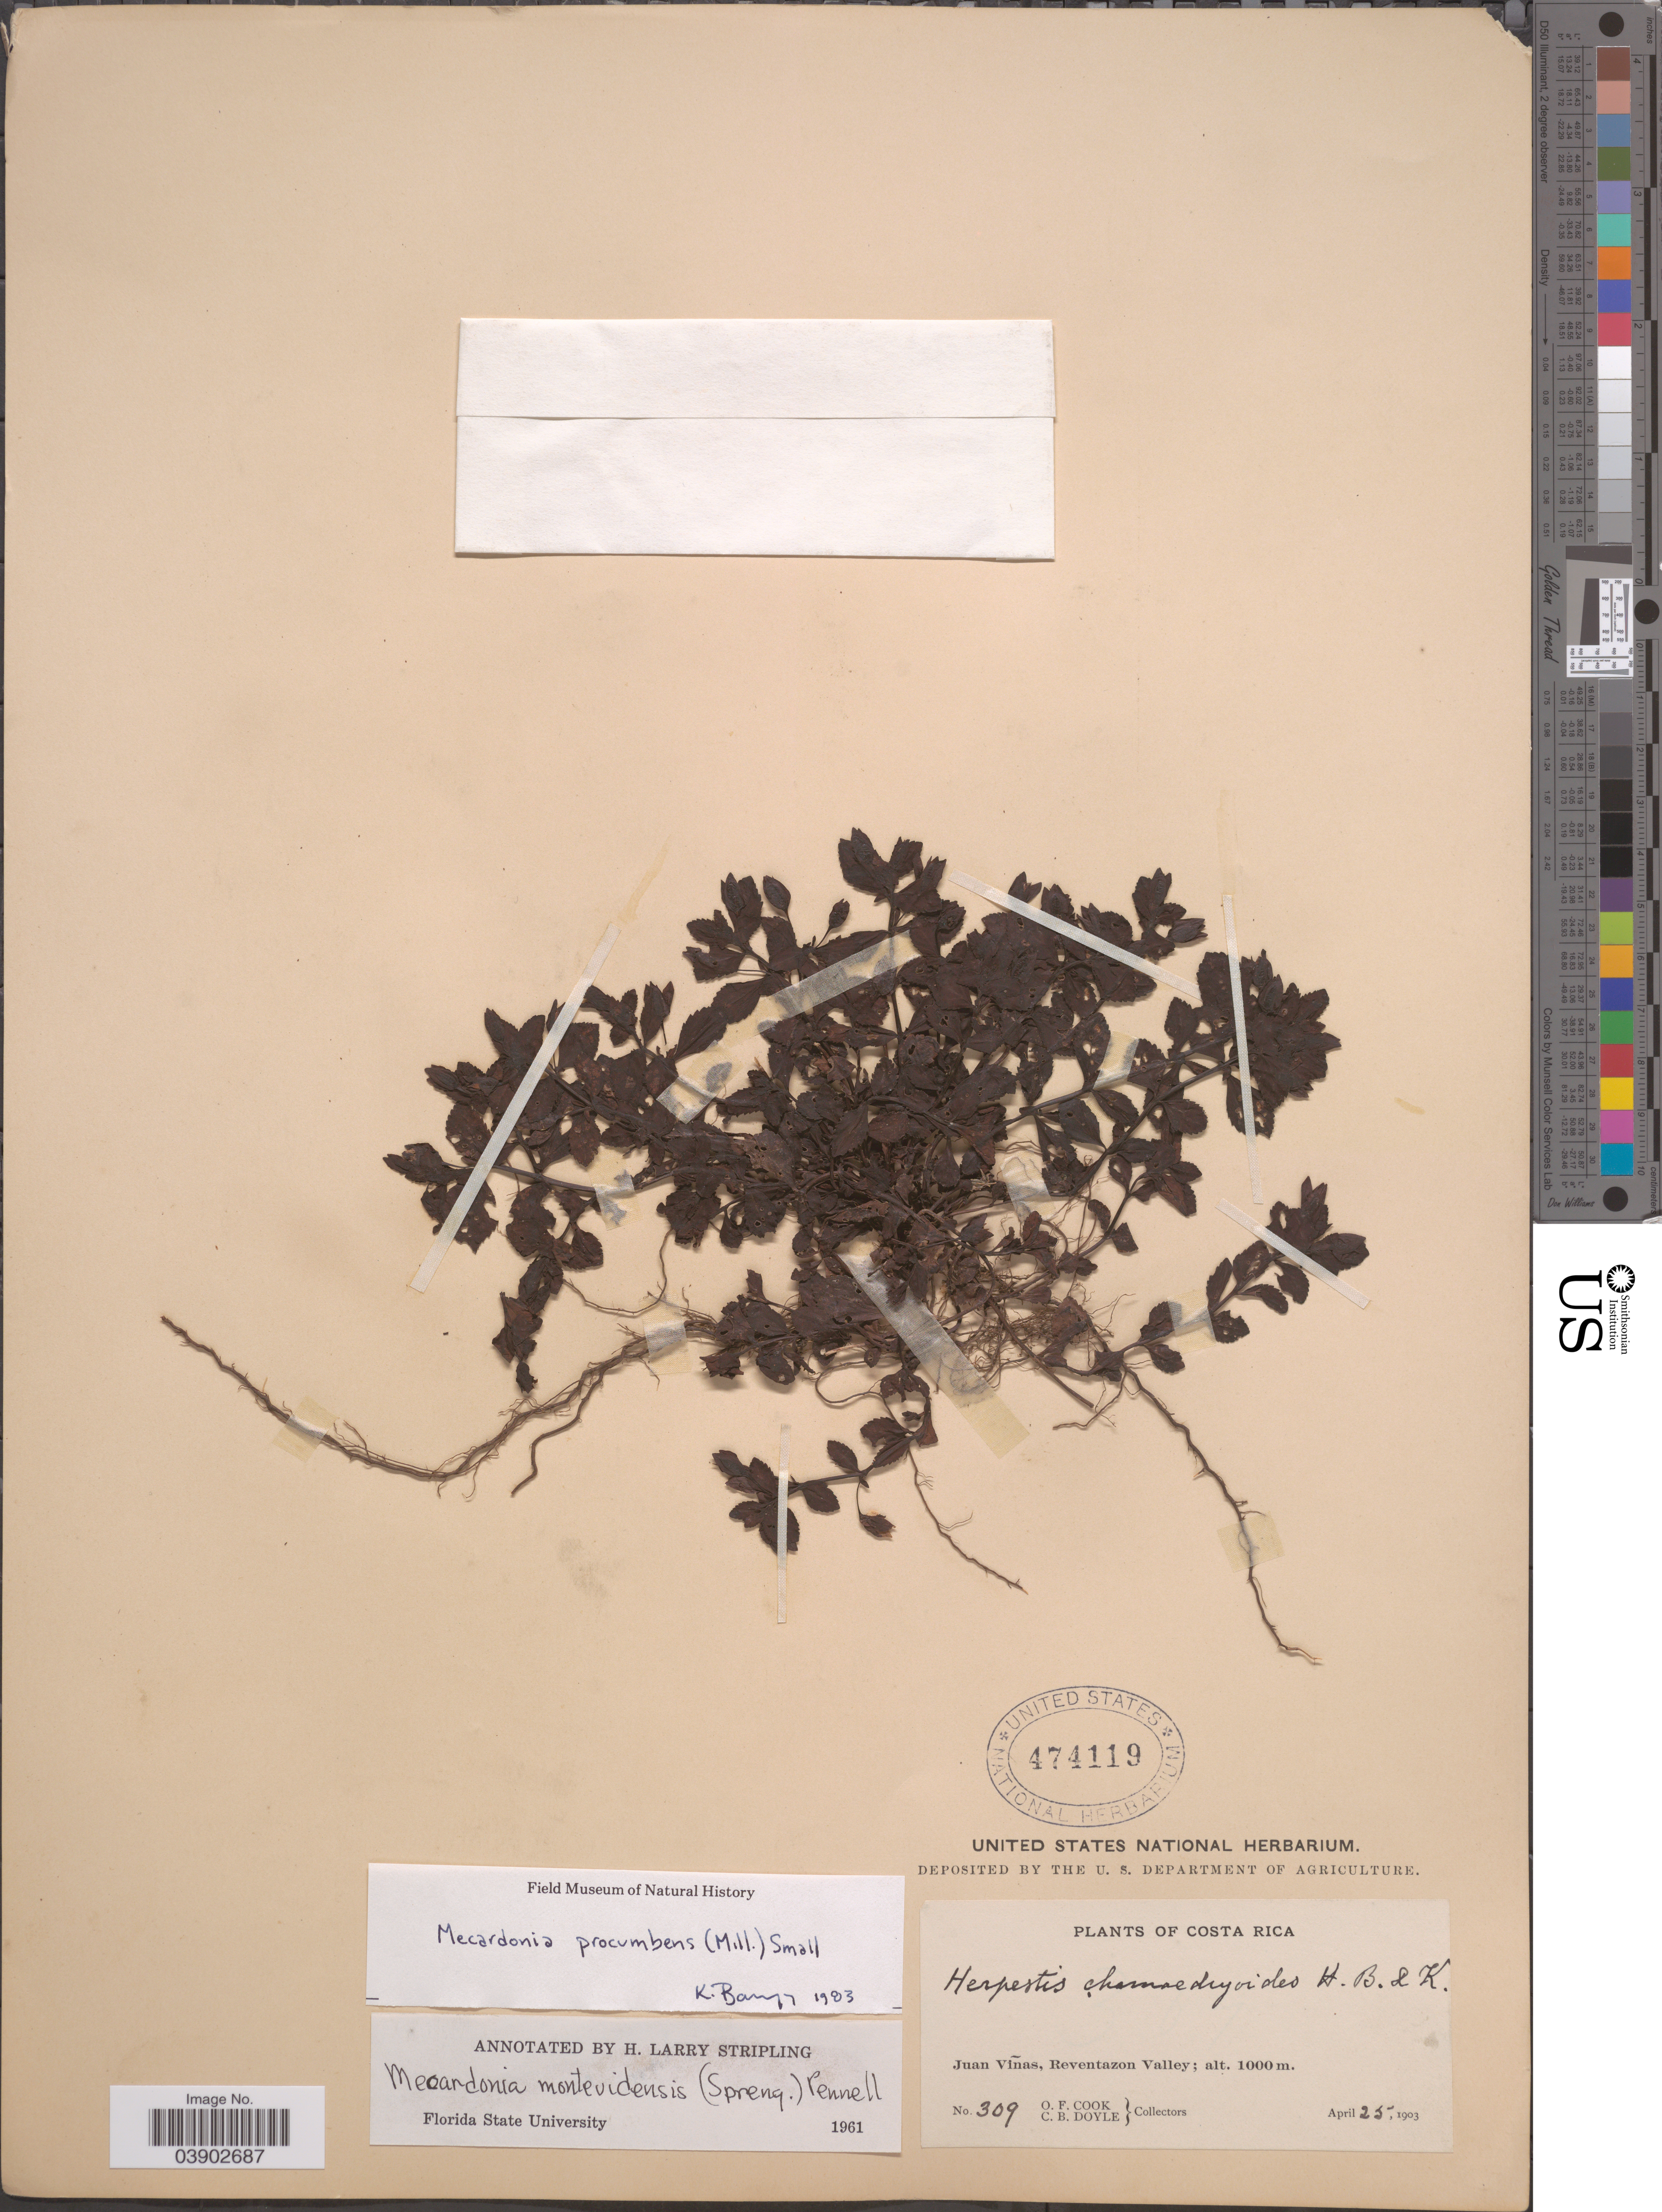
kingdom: Plantae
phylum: Tracheophyta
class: Magnoliopsida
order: Lamiales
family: Plantaginaceae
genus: Mecardonia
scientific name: Mecardonia procumbens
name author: (Mill.) Small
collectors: O. F. Cook & C. Doyle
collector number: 309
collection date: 1903-04-25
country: Costa Rica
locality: Juan Viñas, Reventazon Valley.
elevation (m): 1000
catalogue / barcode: US 474119